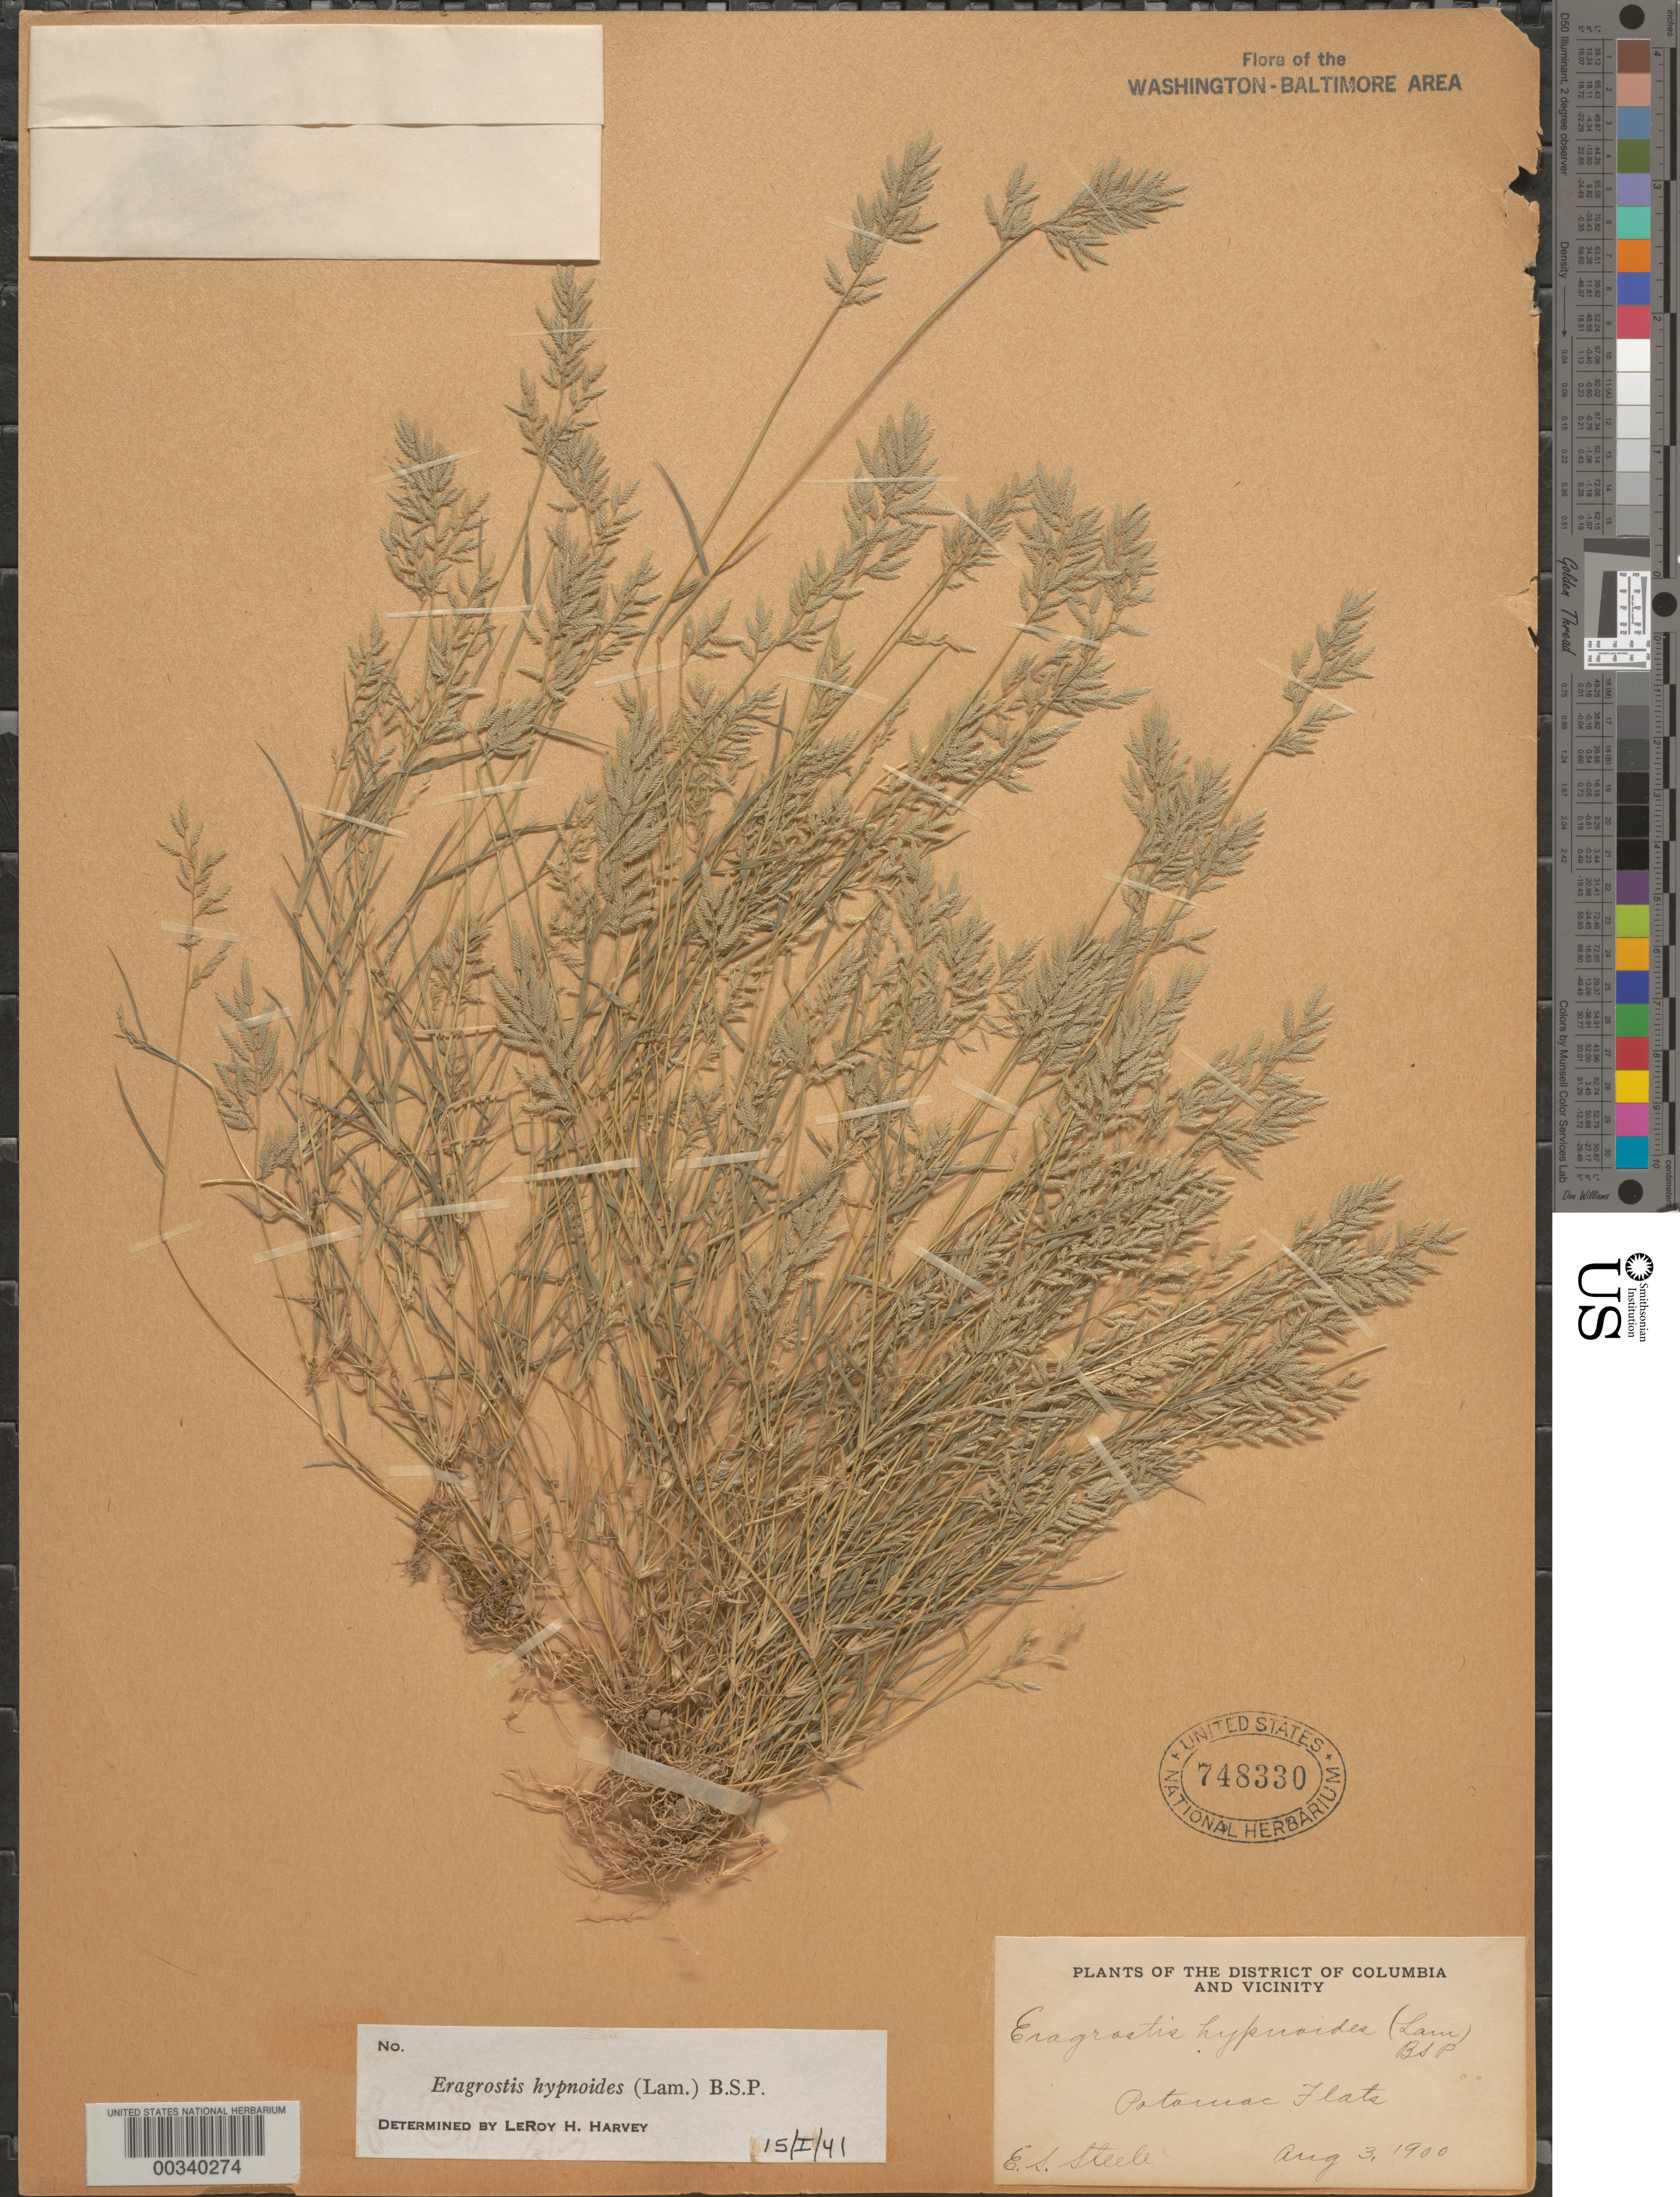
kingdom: Plantae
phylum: Tracheophyta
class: Liliopsida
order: Poales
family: Poaceae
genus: Eragrostis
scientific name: Eragrostis hypnoides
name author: (Lam.) Britton, Stearns & Poggenb.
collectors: E. Steele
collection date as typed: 03 Aug 1900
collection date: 1900-08-03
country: United States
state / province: District of Columbia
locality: Potomac Flats C. and O. Canal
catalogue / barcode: US 748330